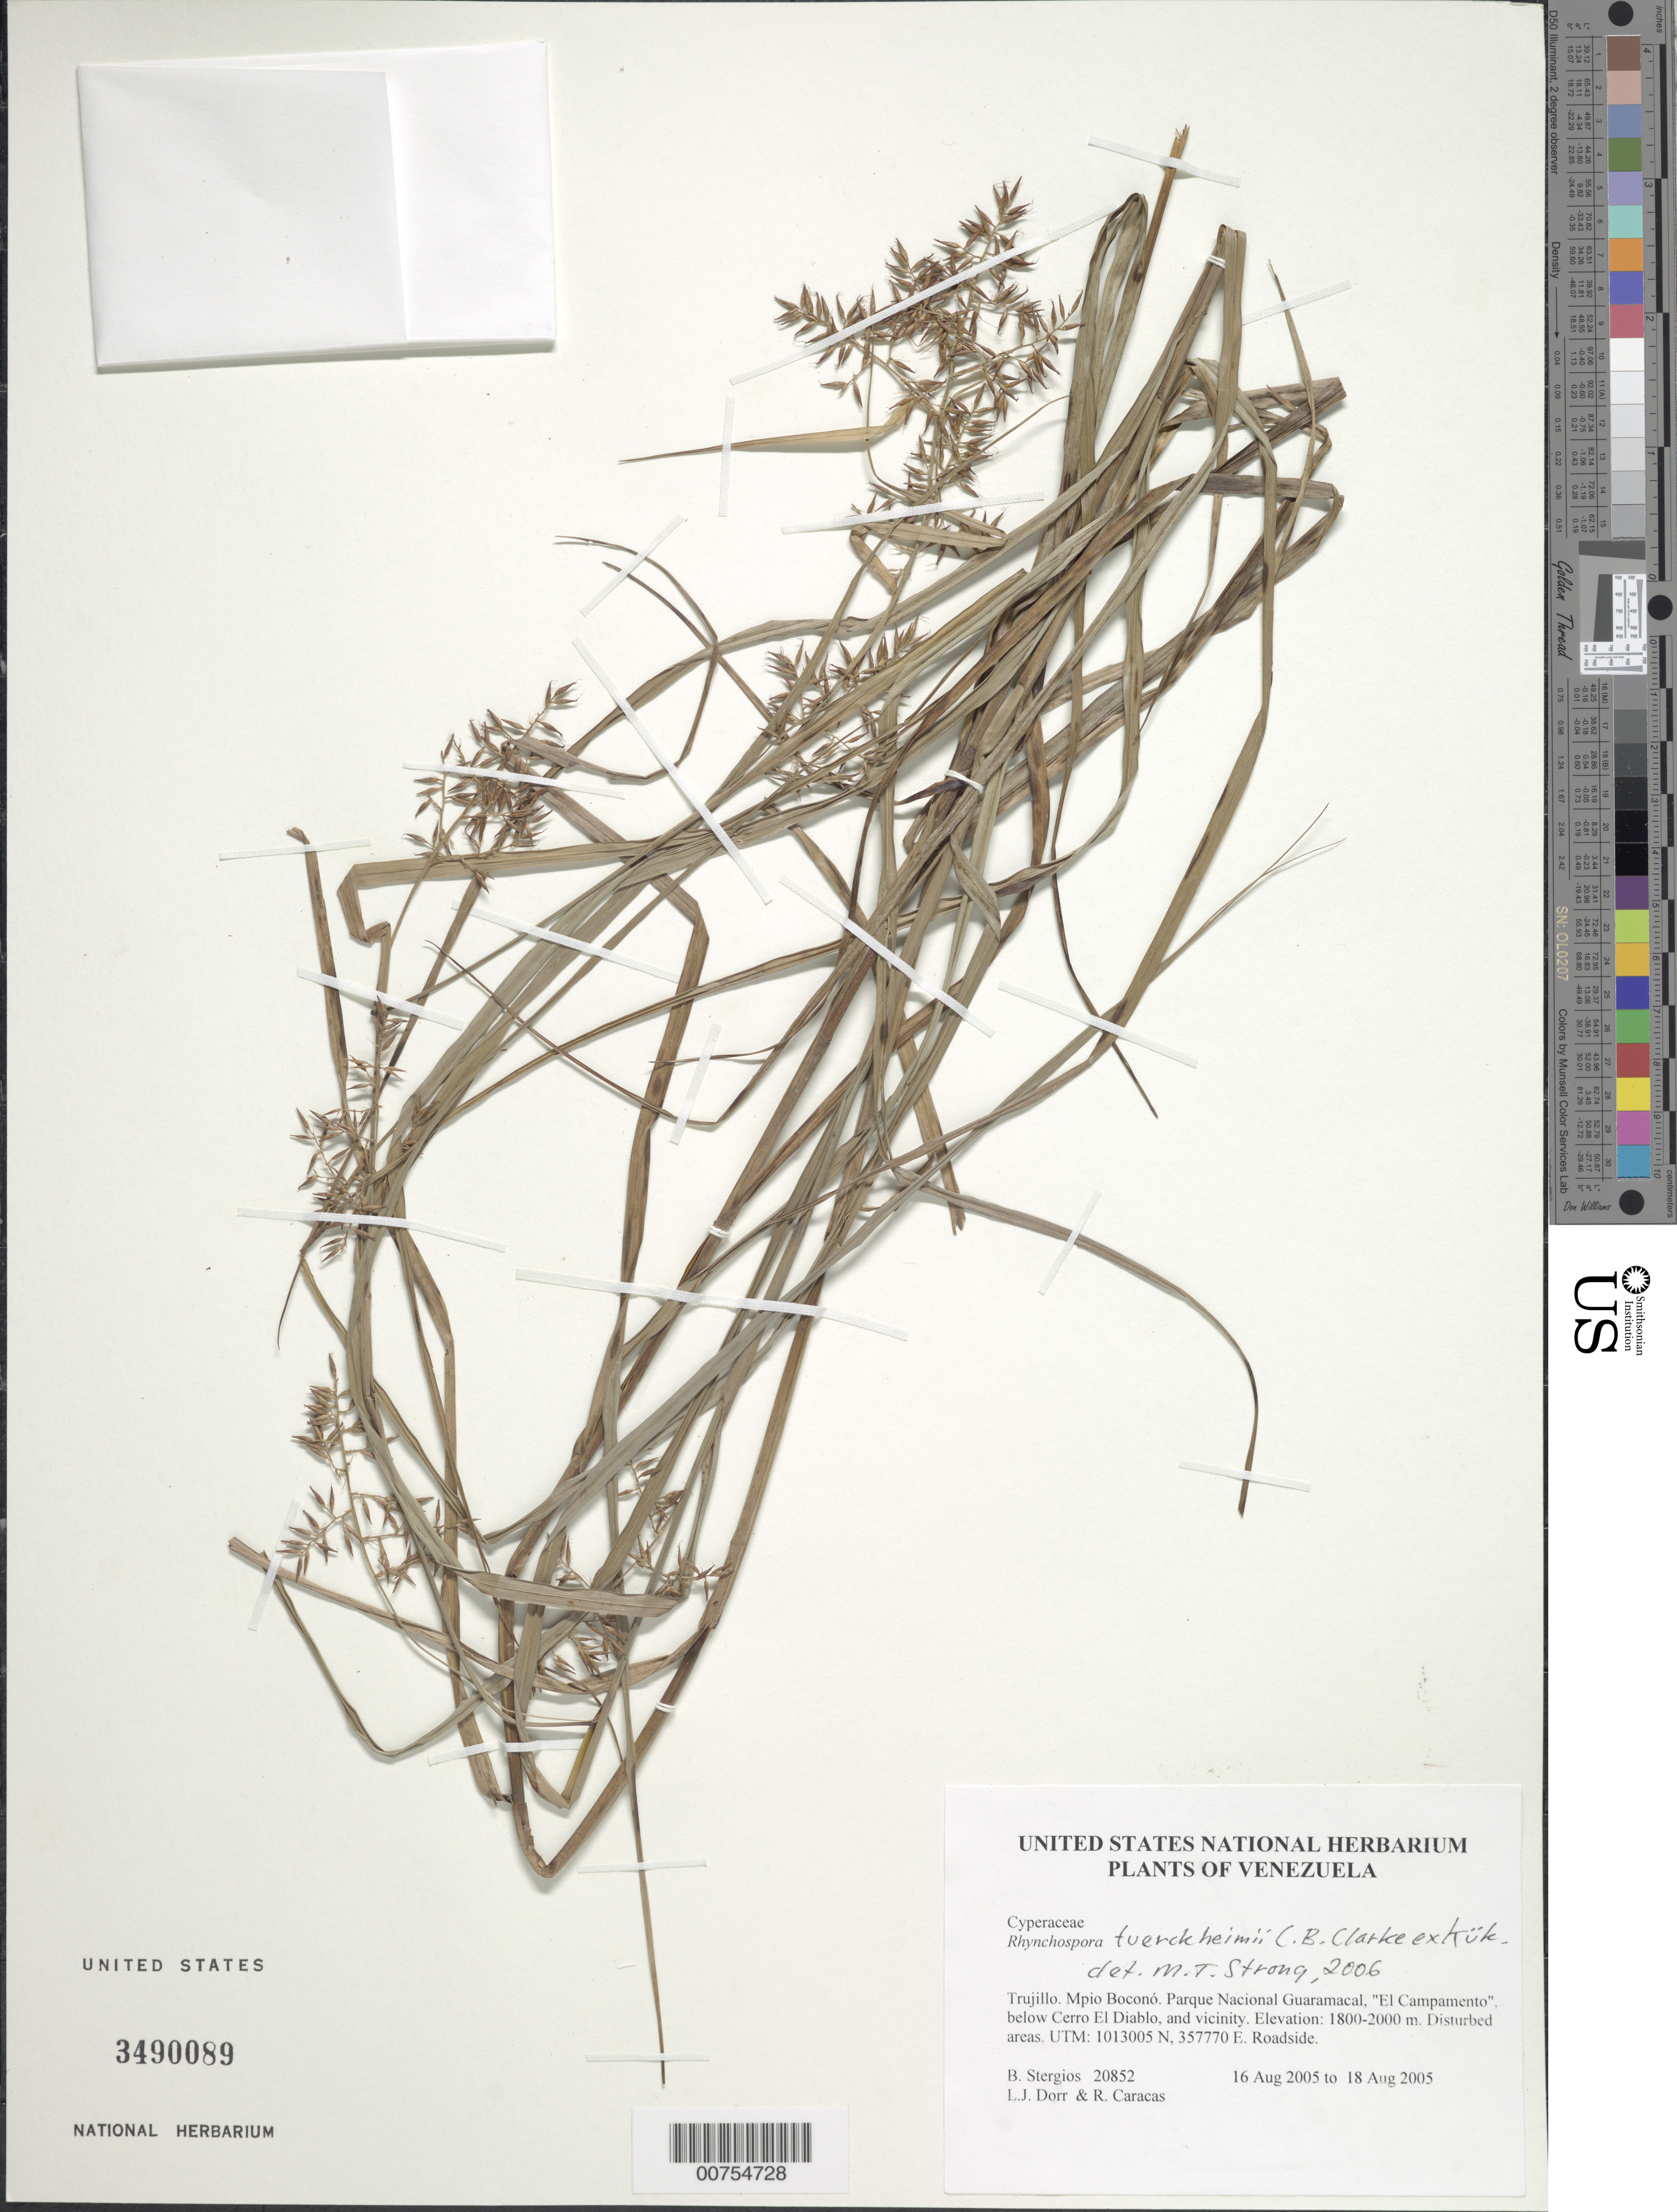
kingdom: Plantae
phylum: Tracheophyta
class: Liliopsida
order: Poales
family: Cyperaceae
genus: Rhynchospora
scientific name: Rhynchospora tuerckheimii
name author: C.B. Clarke ex Kük.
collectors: B. G. Stergios, L. J. Dorr & R. Caracas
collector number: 20852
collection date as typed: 16 Aug 2005 to 18 Aug 2005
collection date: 2005-08-16/2005-08-18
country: Venezuela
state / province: Trujillo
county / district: Boconó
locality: Parque Nacional Guaramacal, "El Campamento", below Cerro El Diablo, and vicinity.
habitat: Disturbed areas.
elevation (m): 1800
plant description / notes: PORT, US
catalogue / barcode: US 3490089